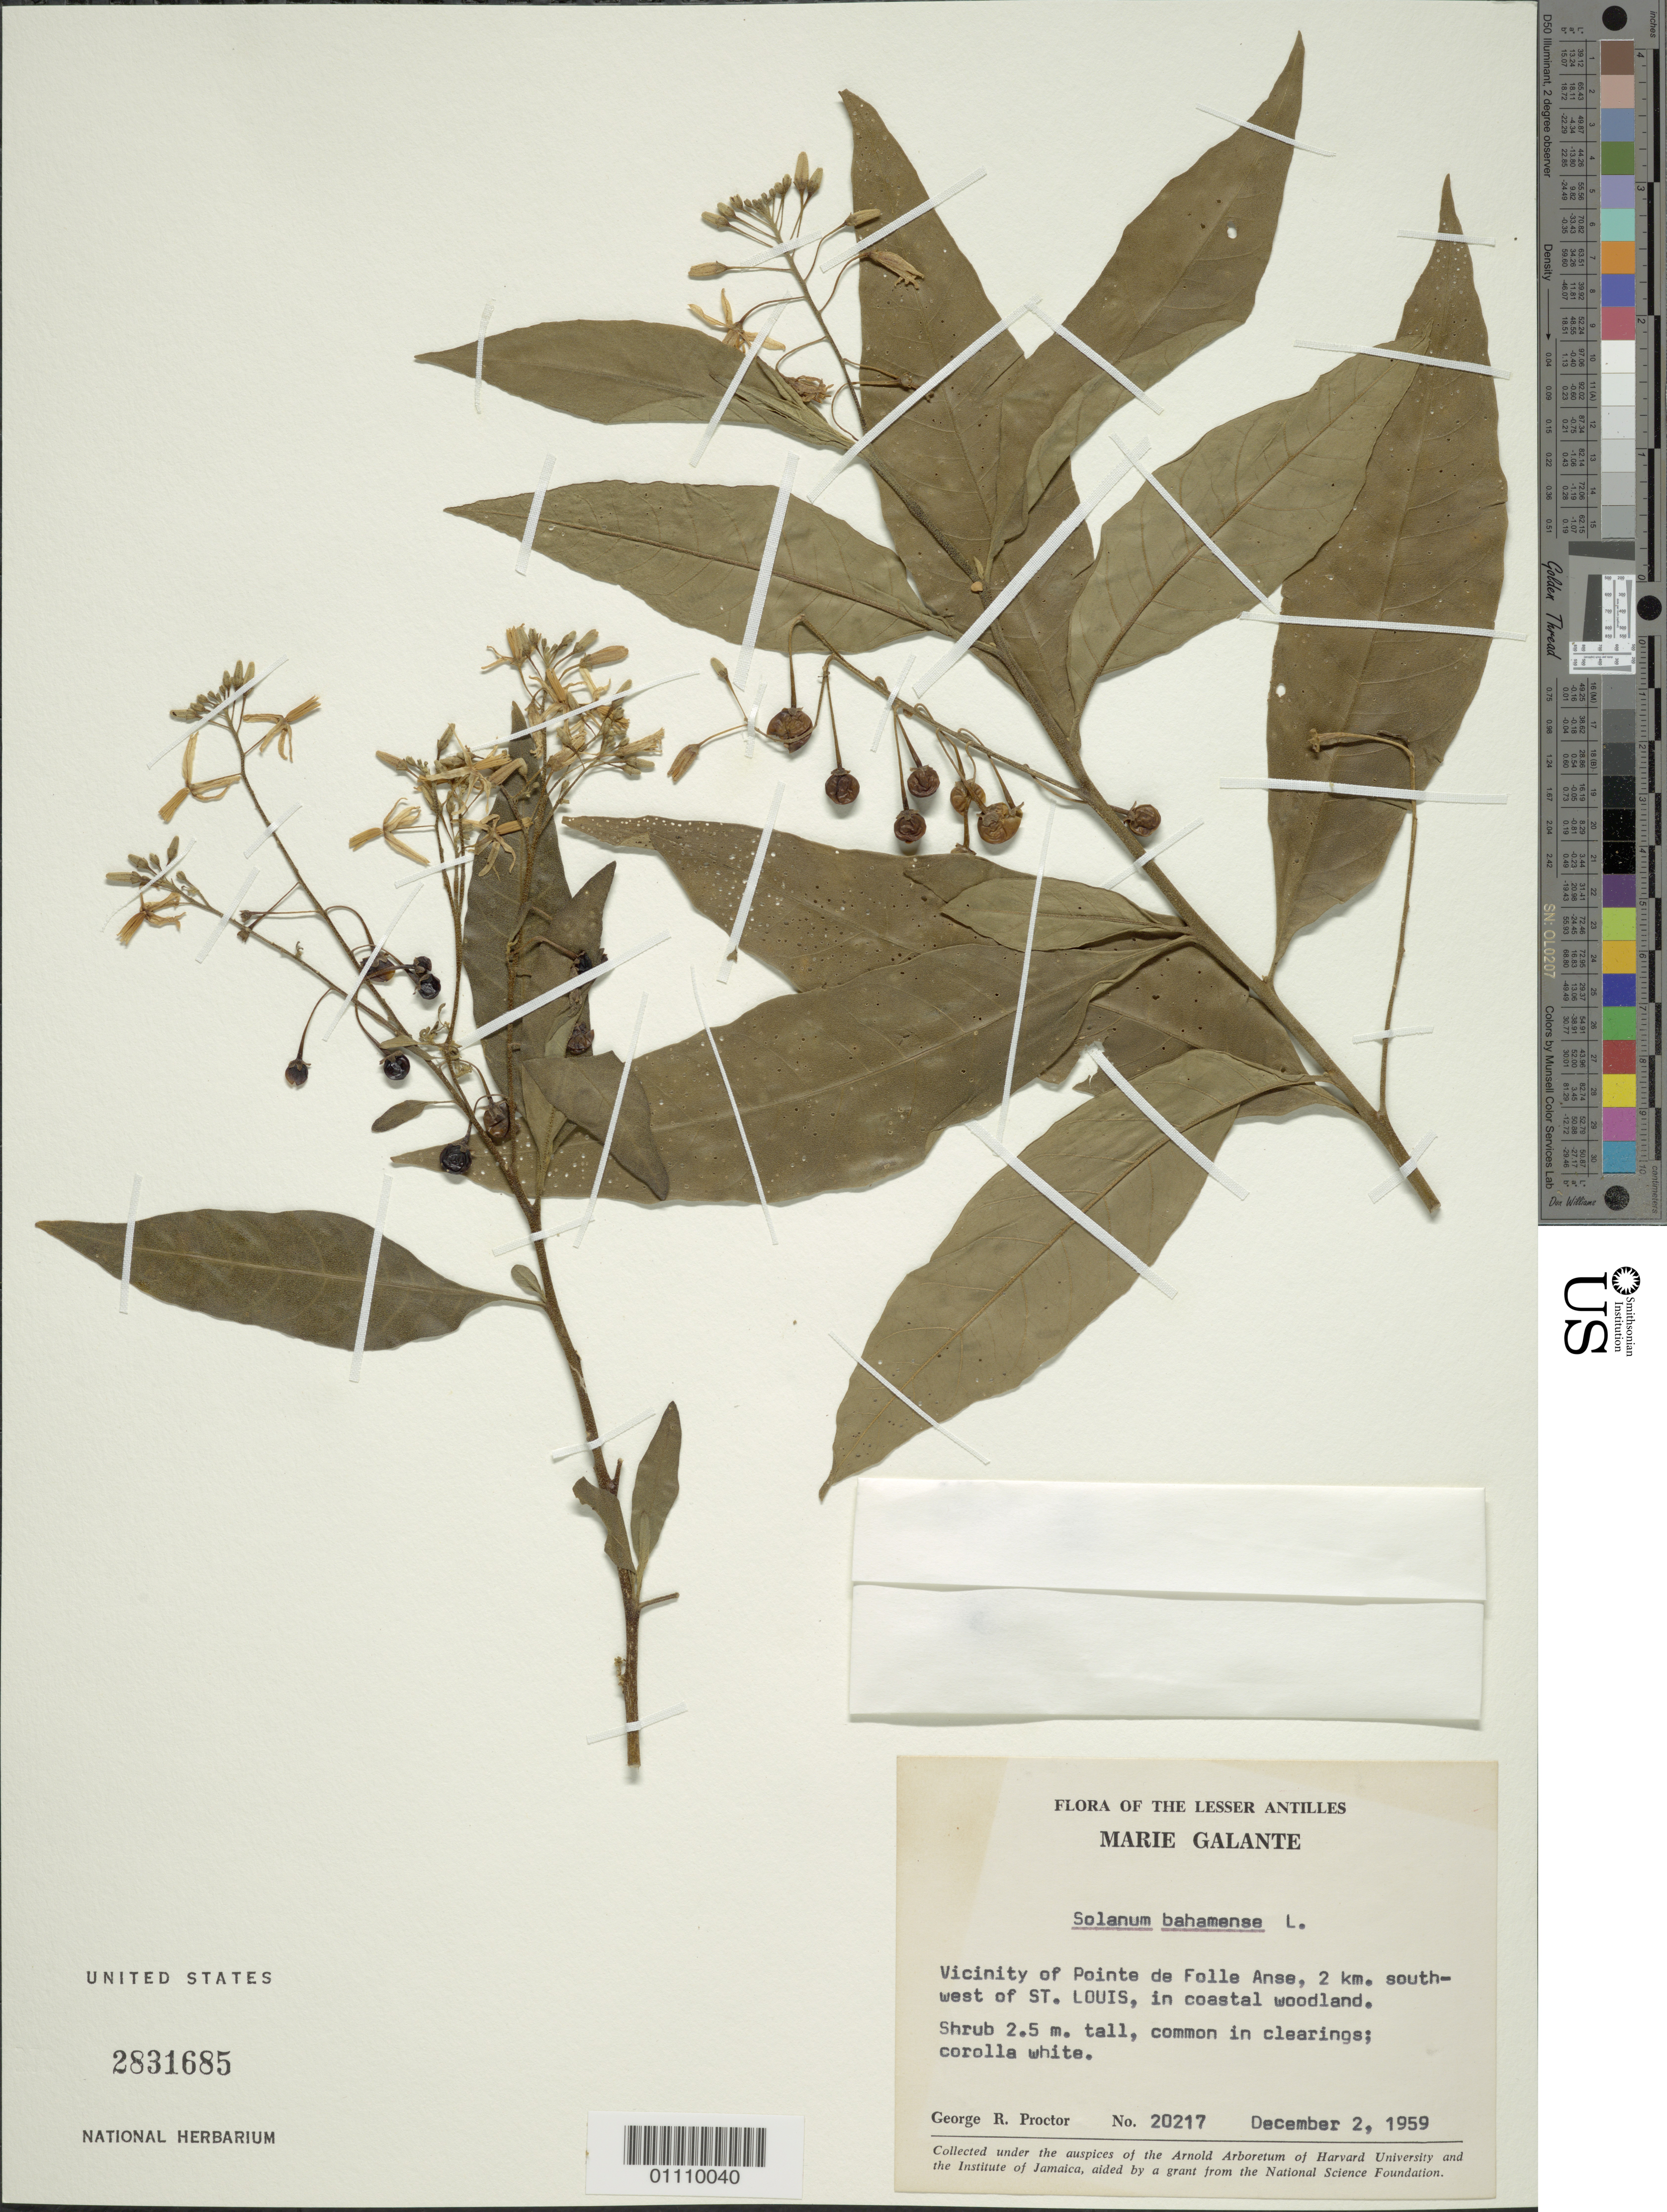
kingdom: Plantae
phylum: Tracheophyta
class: Magnoliopsida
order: Solanales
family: Solanaceae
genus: Solanum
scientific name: Solanum bahamense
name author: L.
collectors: G. R. Proctor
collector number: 20217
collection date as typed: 02 Dec 1959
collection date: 1959-12-02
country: Guadeloupe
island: Marie Galante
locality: Pointe de Folle Anse, vicinity; 2 km SW of St. Louis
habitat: In coastal woodland, common in clearings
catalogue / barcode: US 2831685